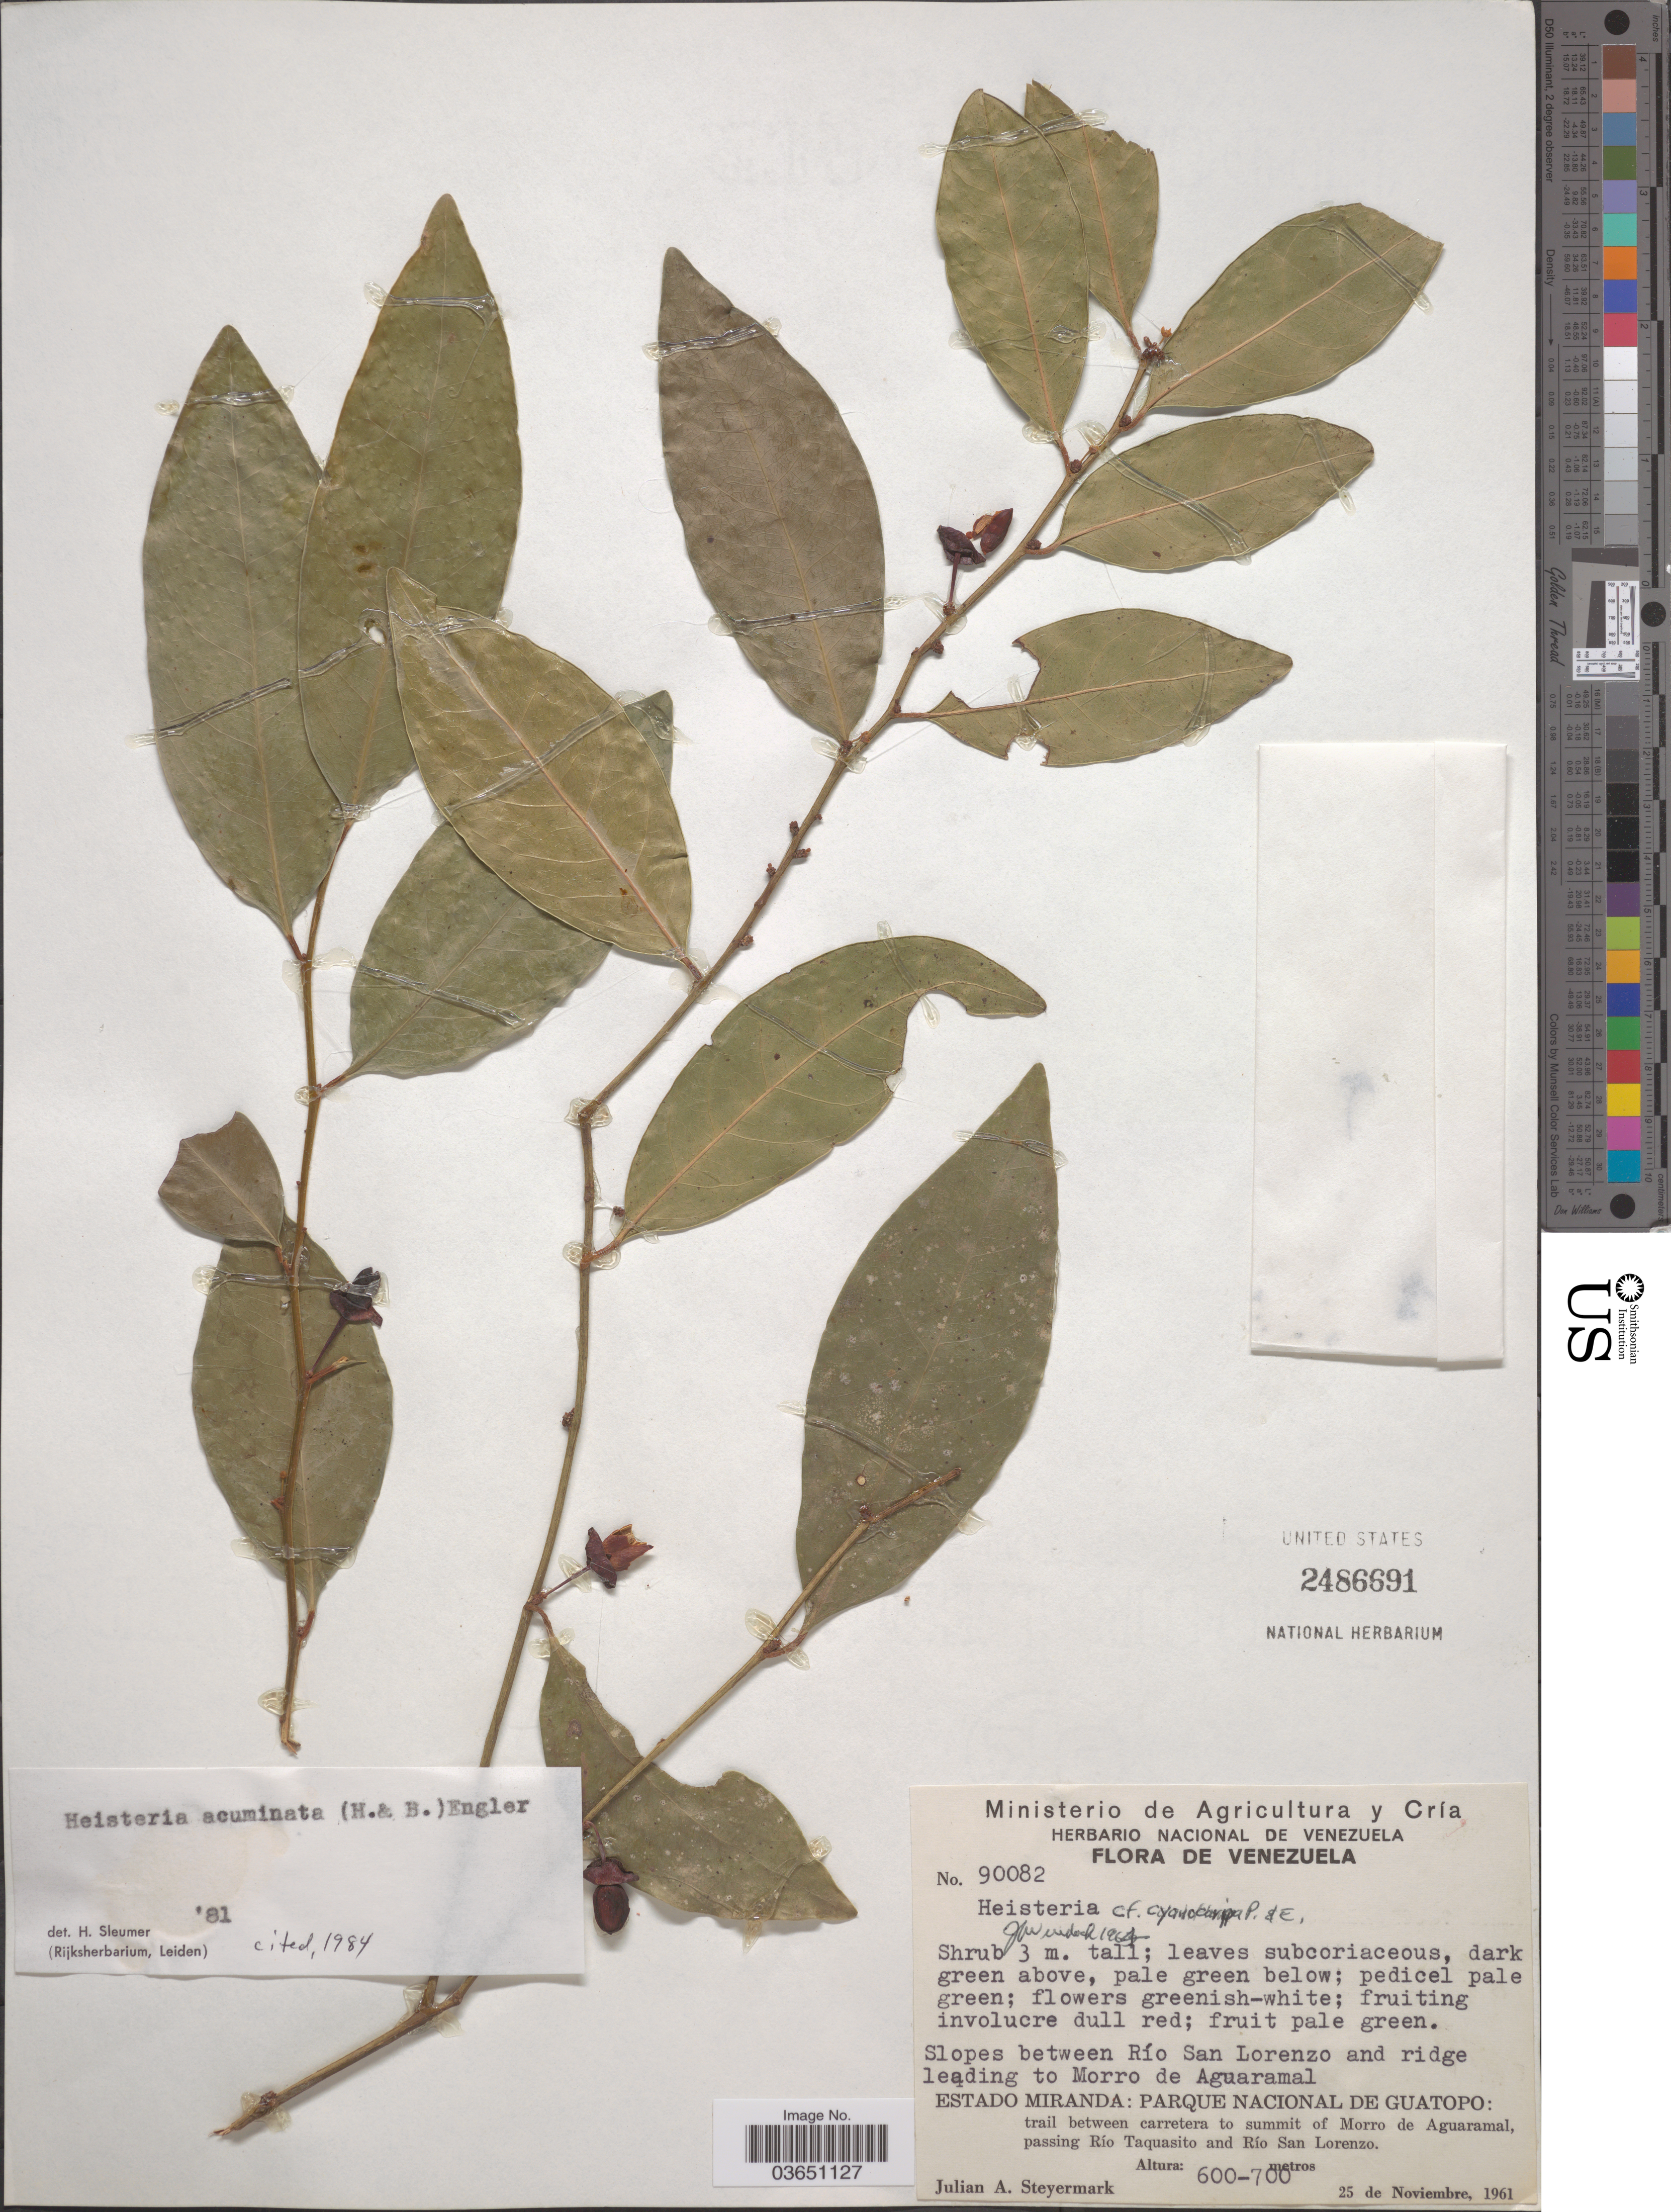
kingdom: Plantae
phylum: Tracheophyta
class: Magnoliopsida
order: Santalales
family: Erythropalaceae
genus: Heisteria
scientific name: Heisteria acuminata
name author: (Humb. & Bonpl.) Engl.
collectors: J. Steyermark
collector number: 90082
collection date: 1961-11-25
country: Venezuela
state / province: Miranda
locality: Slopes between Río San Lorenzo and ridge leading to Morro de Aguaramal. Parque Nacional de Guatopo: trail between carretera to summit of Morro de Aguaramal, passing Río Taquasito and Río San Lorenzo.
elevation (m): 600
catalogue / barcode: US 2486691